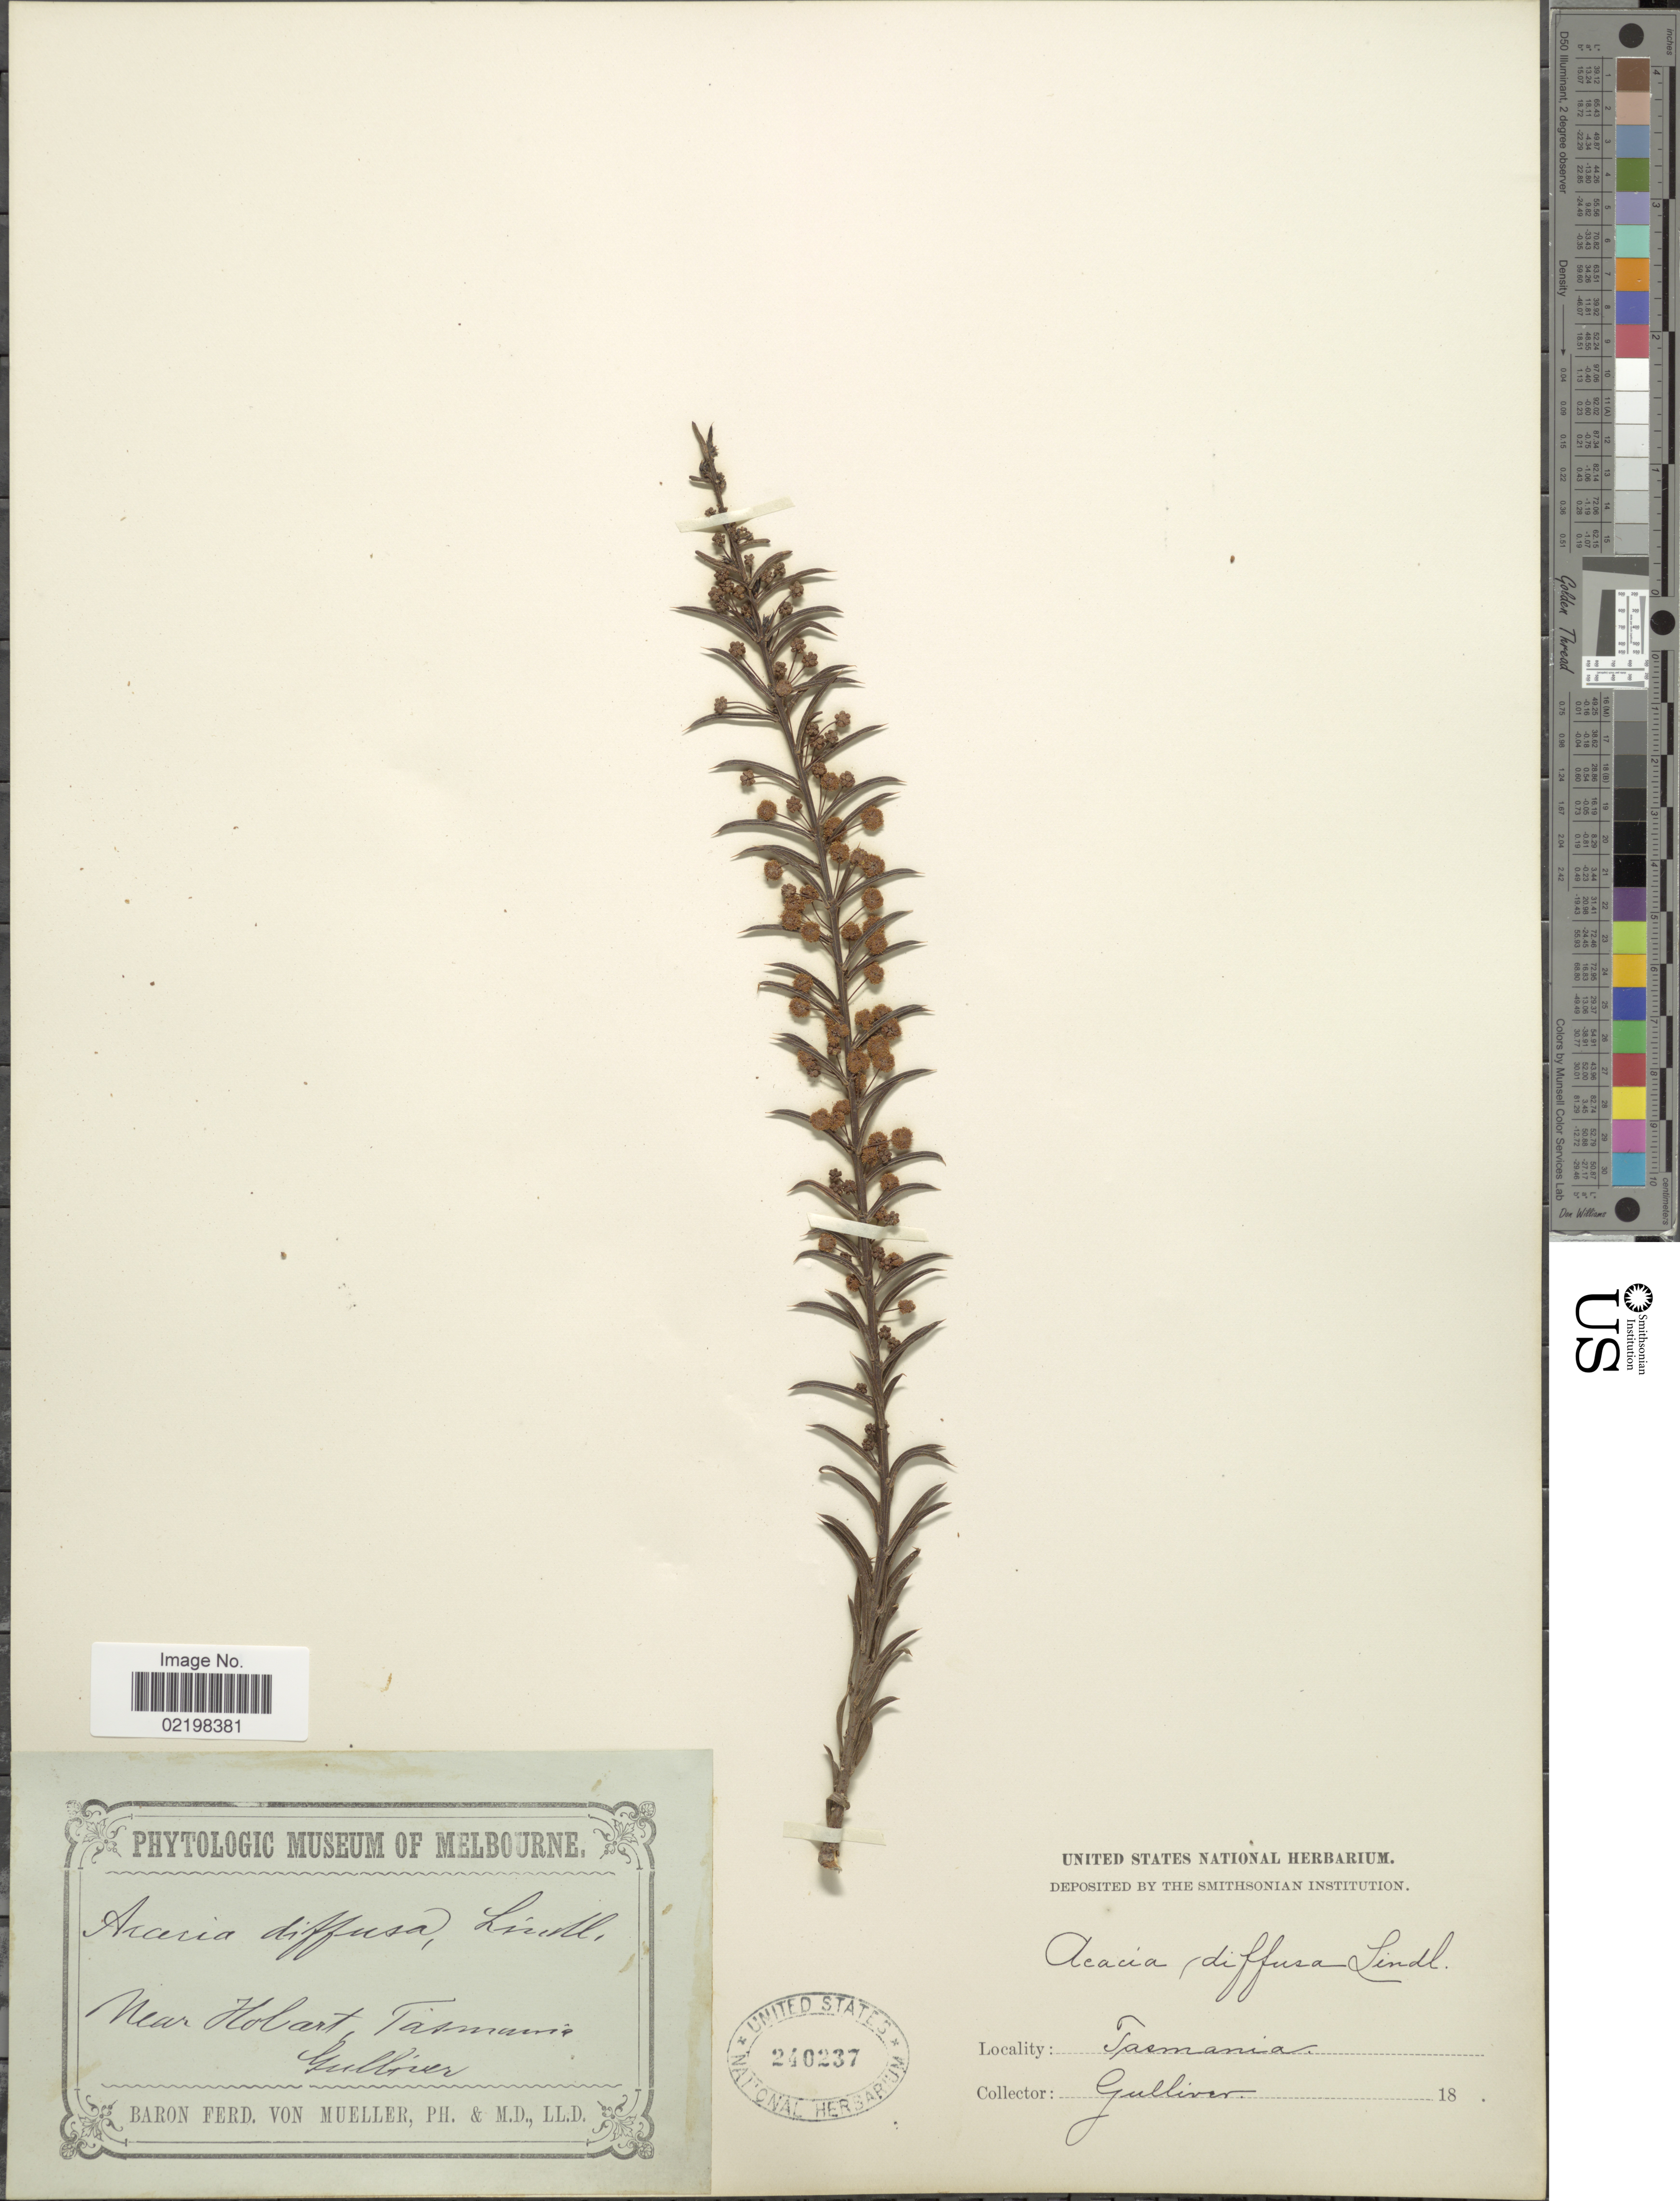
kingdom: Plantae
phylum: Tracheophyta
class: Magnoliopsida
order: Fabales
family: Fabaceae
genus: Acacia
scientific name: Acacia diffusa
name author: Lindl.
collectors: Gulliver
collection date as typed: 18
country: Australia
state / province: Tasmania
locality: Near Hobart, Tasmania.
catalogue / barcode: US 240237